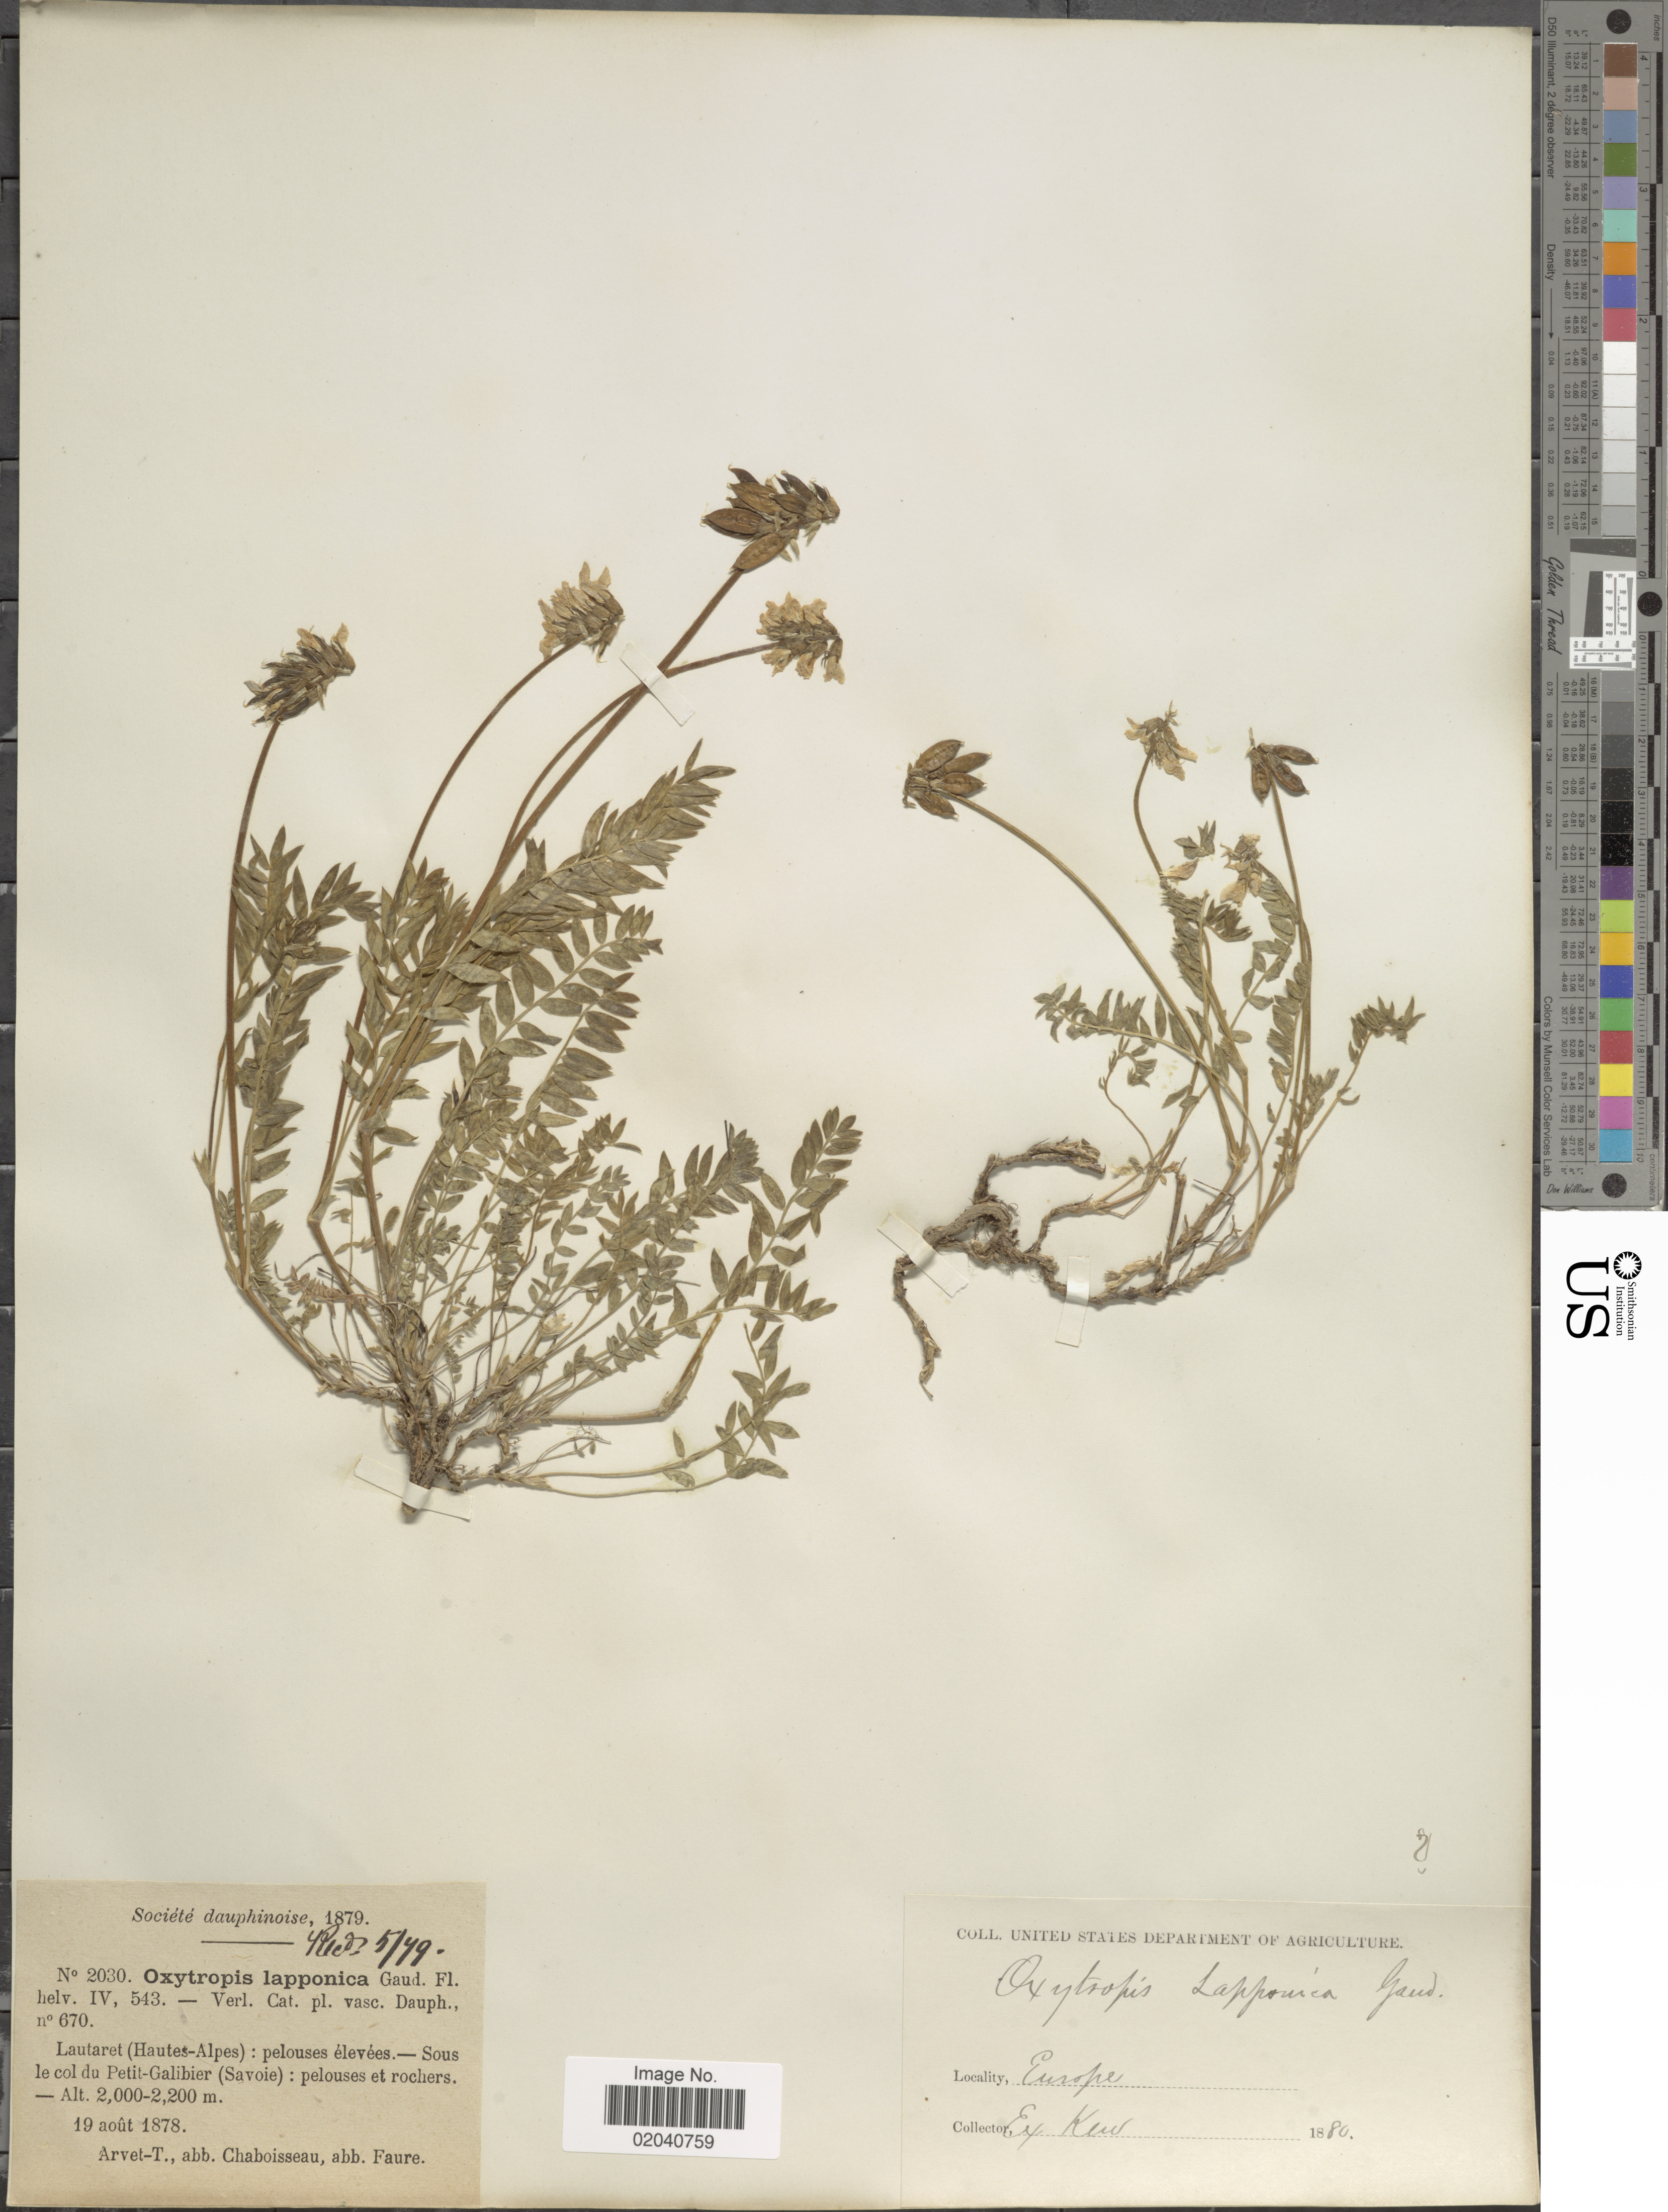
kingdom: Plantae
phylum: Tracheophyta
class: Magnoliopsida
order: Fabales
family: Fabaceae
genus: Oxytropis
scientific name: Oxytropis lapponica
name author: (Wahlenb.) Gay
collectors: T. Arvet, A. Chaboisseau & A. Faure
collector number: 2030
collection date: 1878-08-19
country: France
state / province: Provence-Alpes-Côte d'Azur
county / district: Hautes-Alpes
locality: Lautaret (Hautes-Alpes): pelouses élevés - Sous de col du Petit-Galibier (Savoie): pelouses et rochers, Europe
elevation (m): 2000